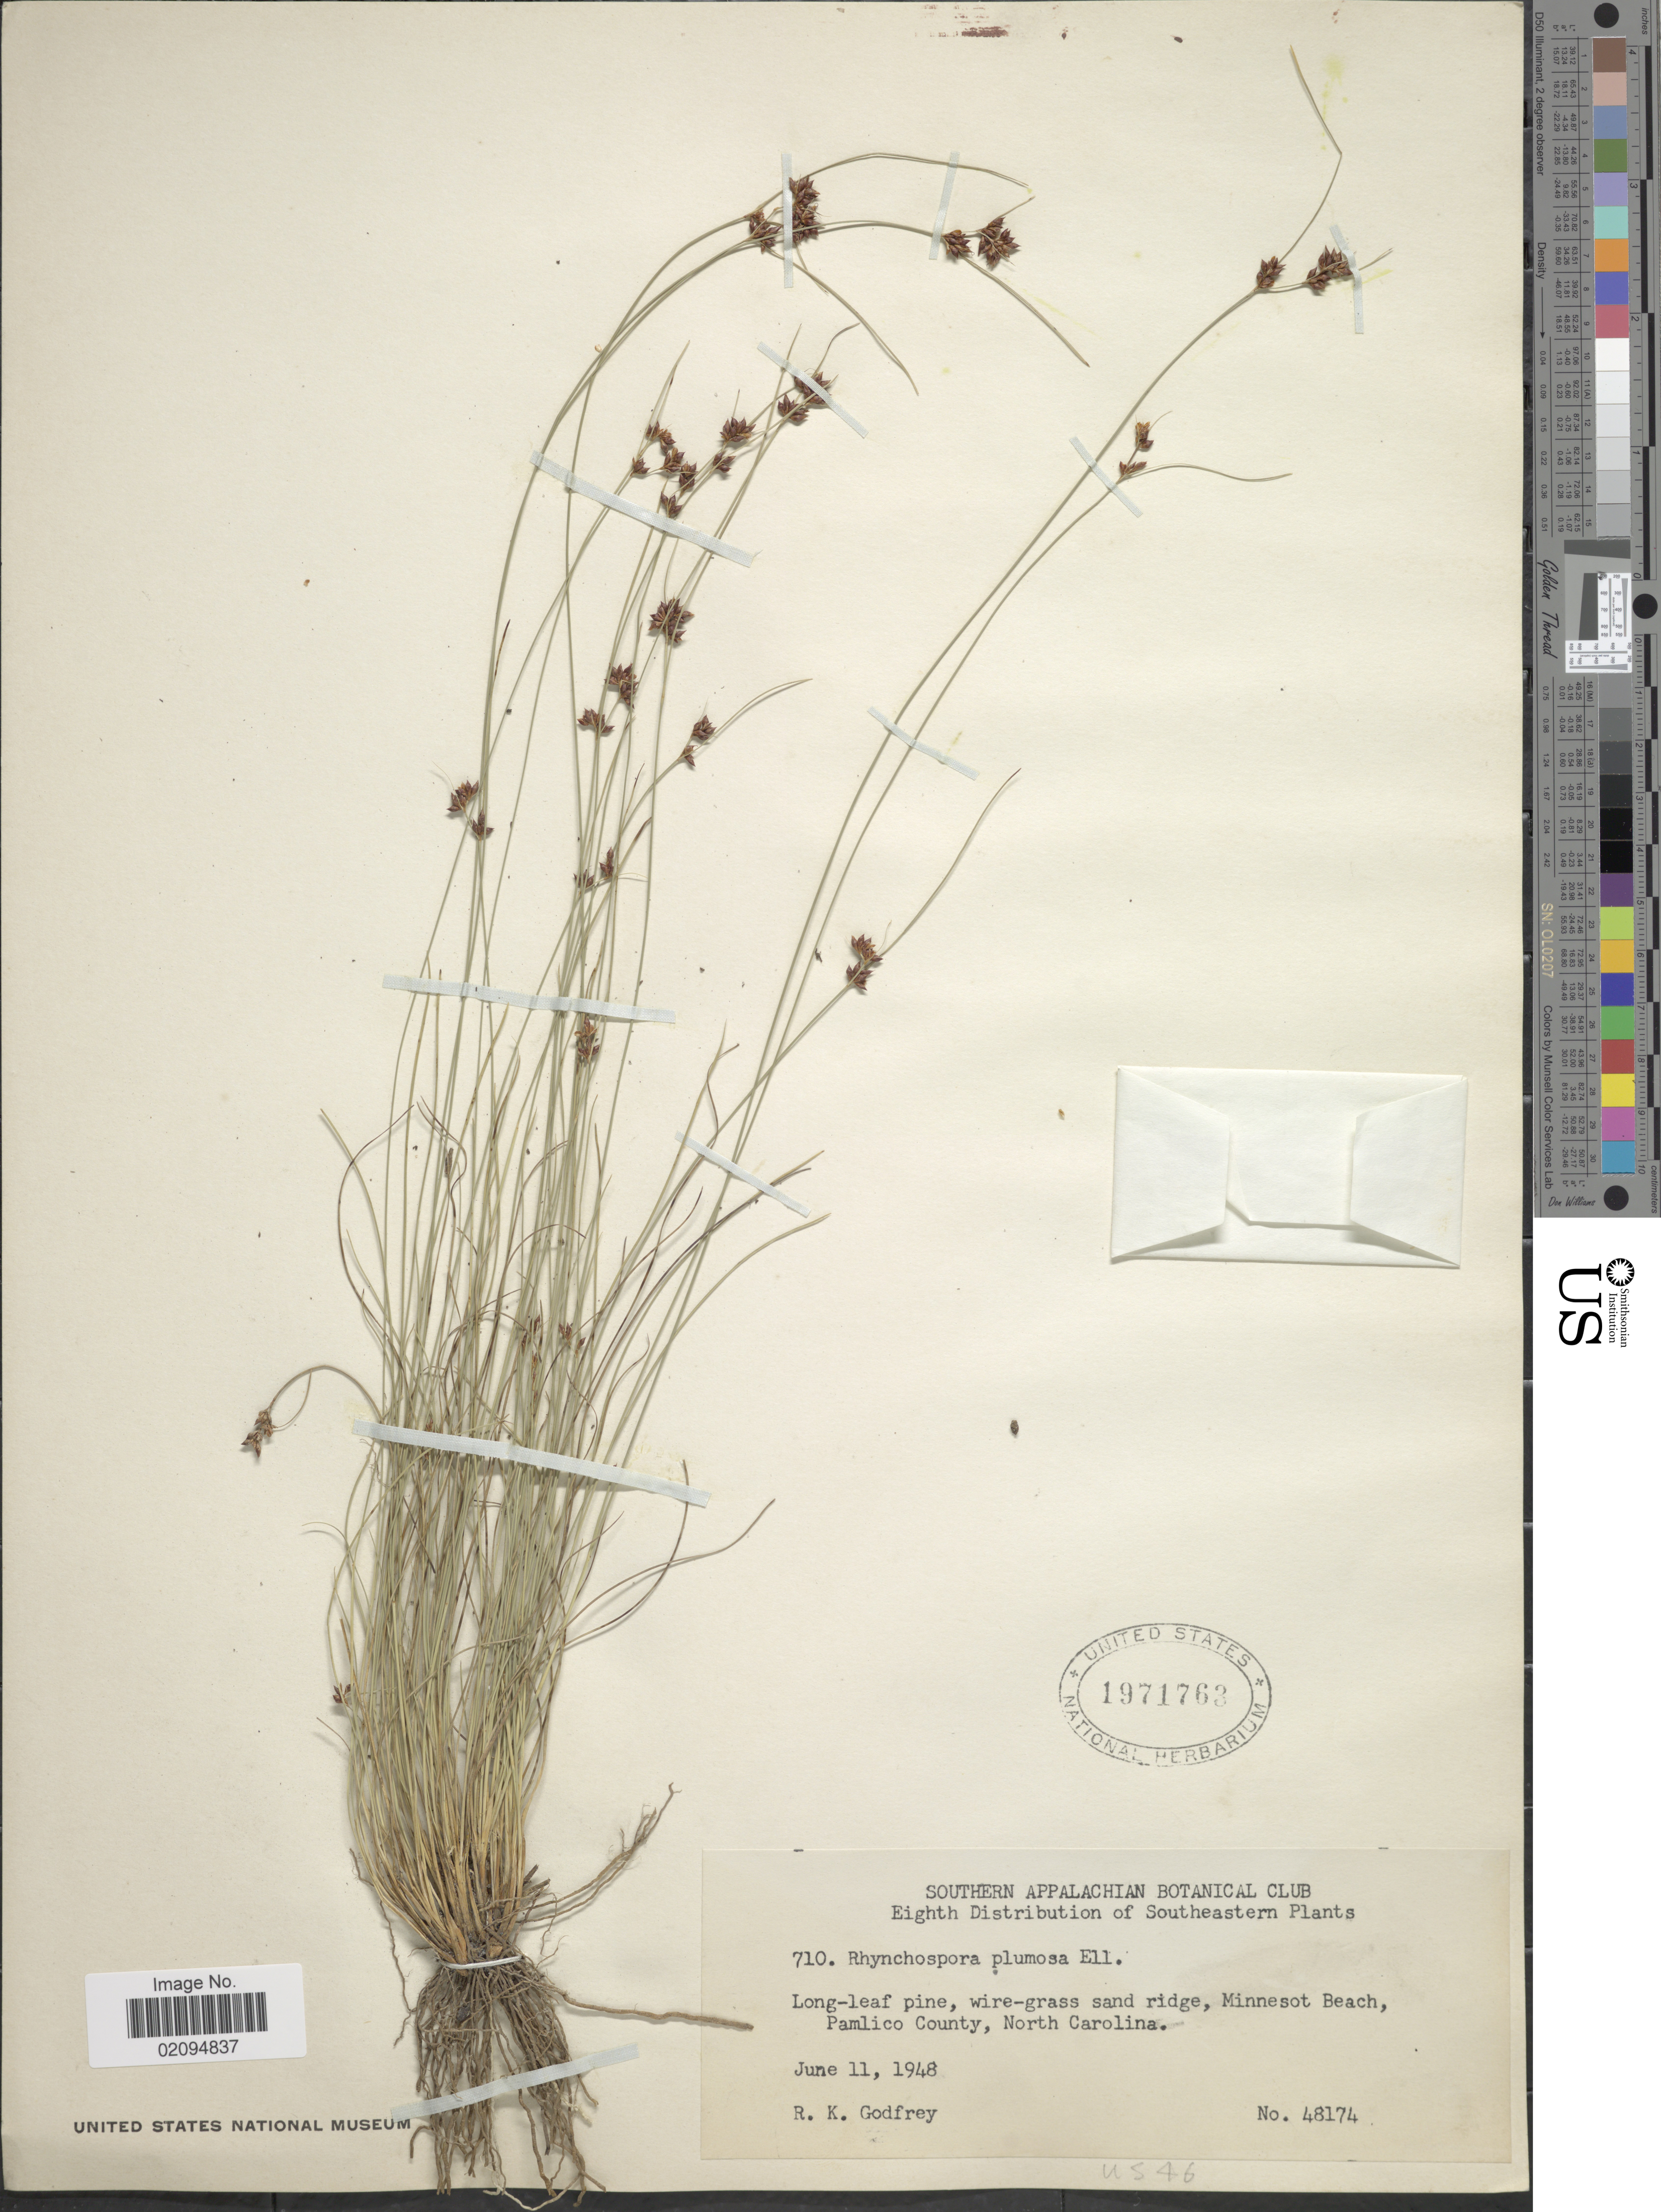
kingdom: Plantae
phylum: Tracheophyta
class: Liliopsida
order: Poales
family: Cyperaceae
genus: Rhynchospora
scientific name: Rhynchospora plumosa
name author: Elliott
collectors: R. K. Godfrey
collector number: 48174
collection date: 1948-06-11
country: United States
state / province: North Carolina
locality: Southern Appalachian. Minnesot Beach, Pamlico County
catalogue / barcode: US 1971763